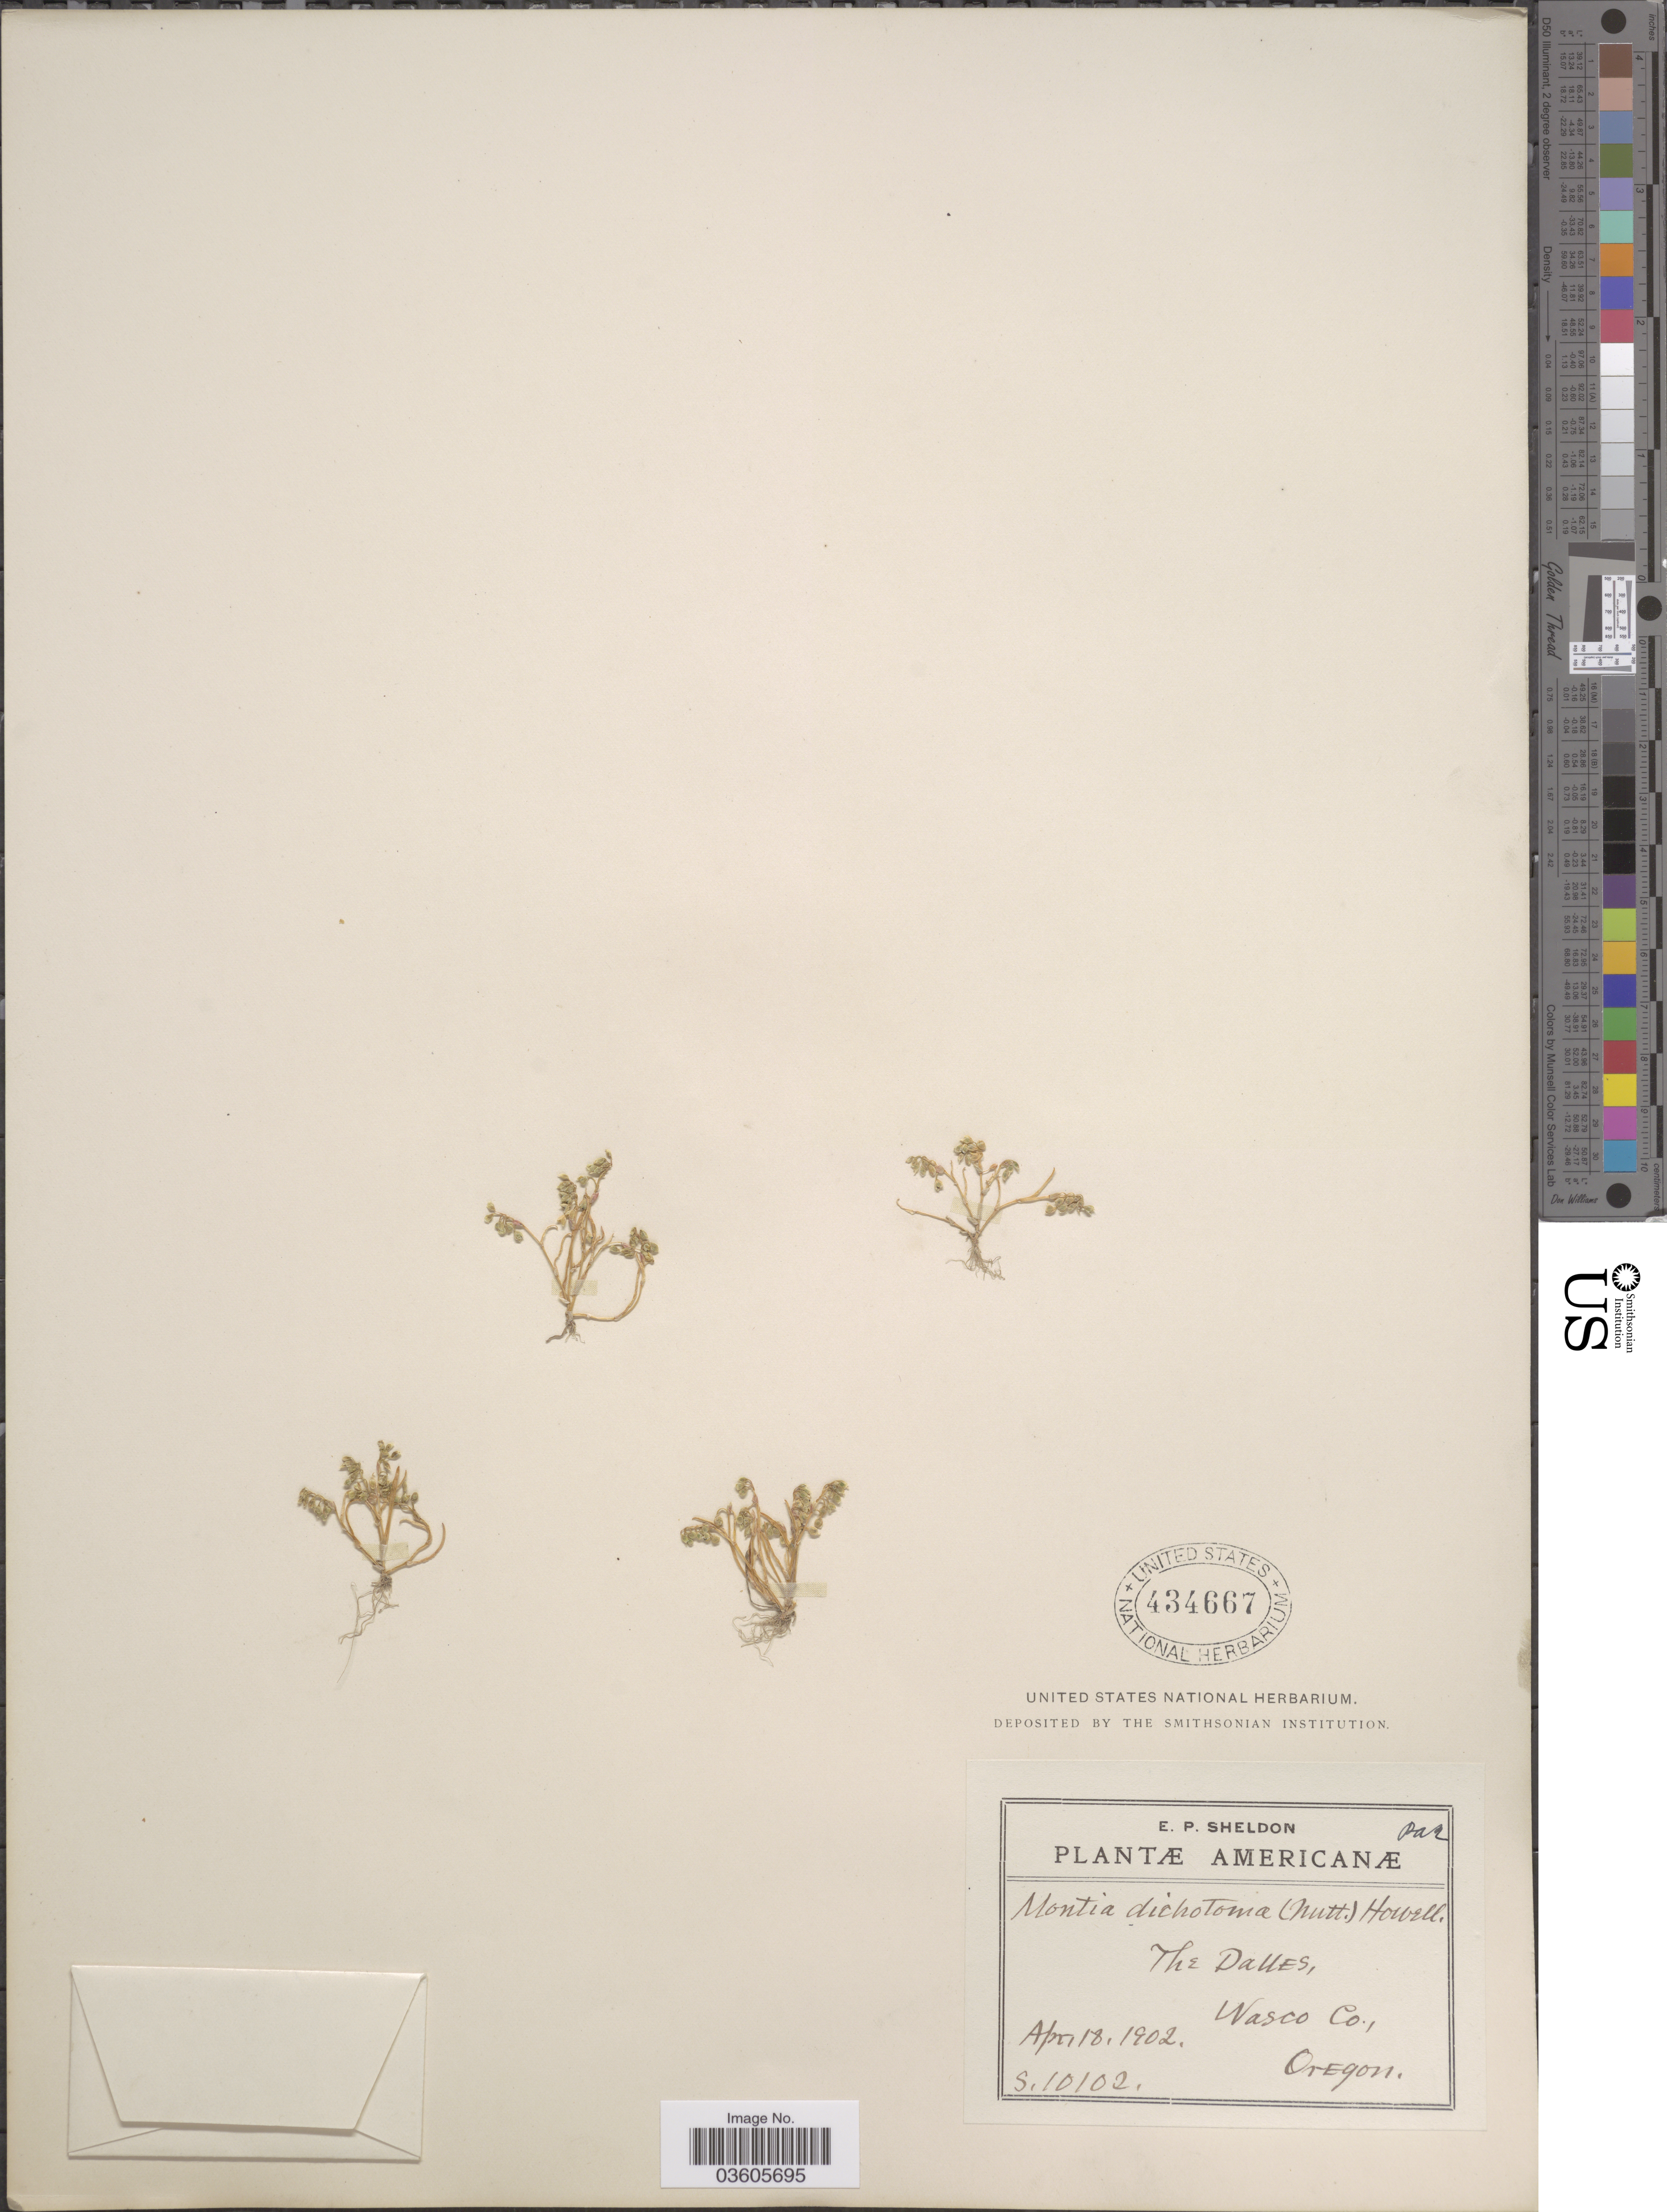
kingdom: Plantae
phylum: Tracheophyta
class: Magnoliopsida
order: Caryophyllales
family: Montiaceae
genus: Montia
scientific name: Montia dichotoma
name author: (Nutt.) Howell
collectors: E. P. Sheldon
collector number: S.10102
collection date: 1902-04-18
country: United States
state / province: Oregon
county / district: Wasco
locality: The Dalles, Wasco Co.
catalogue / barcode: US 434667